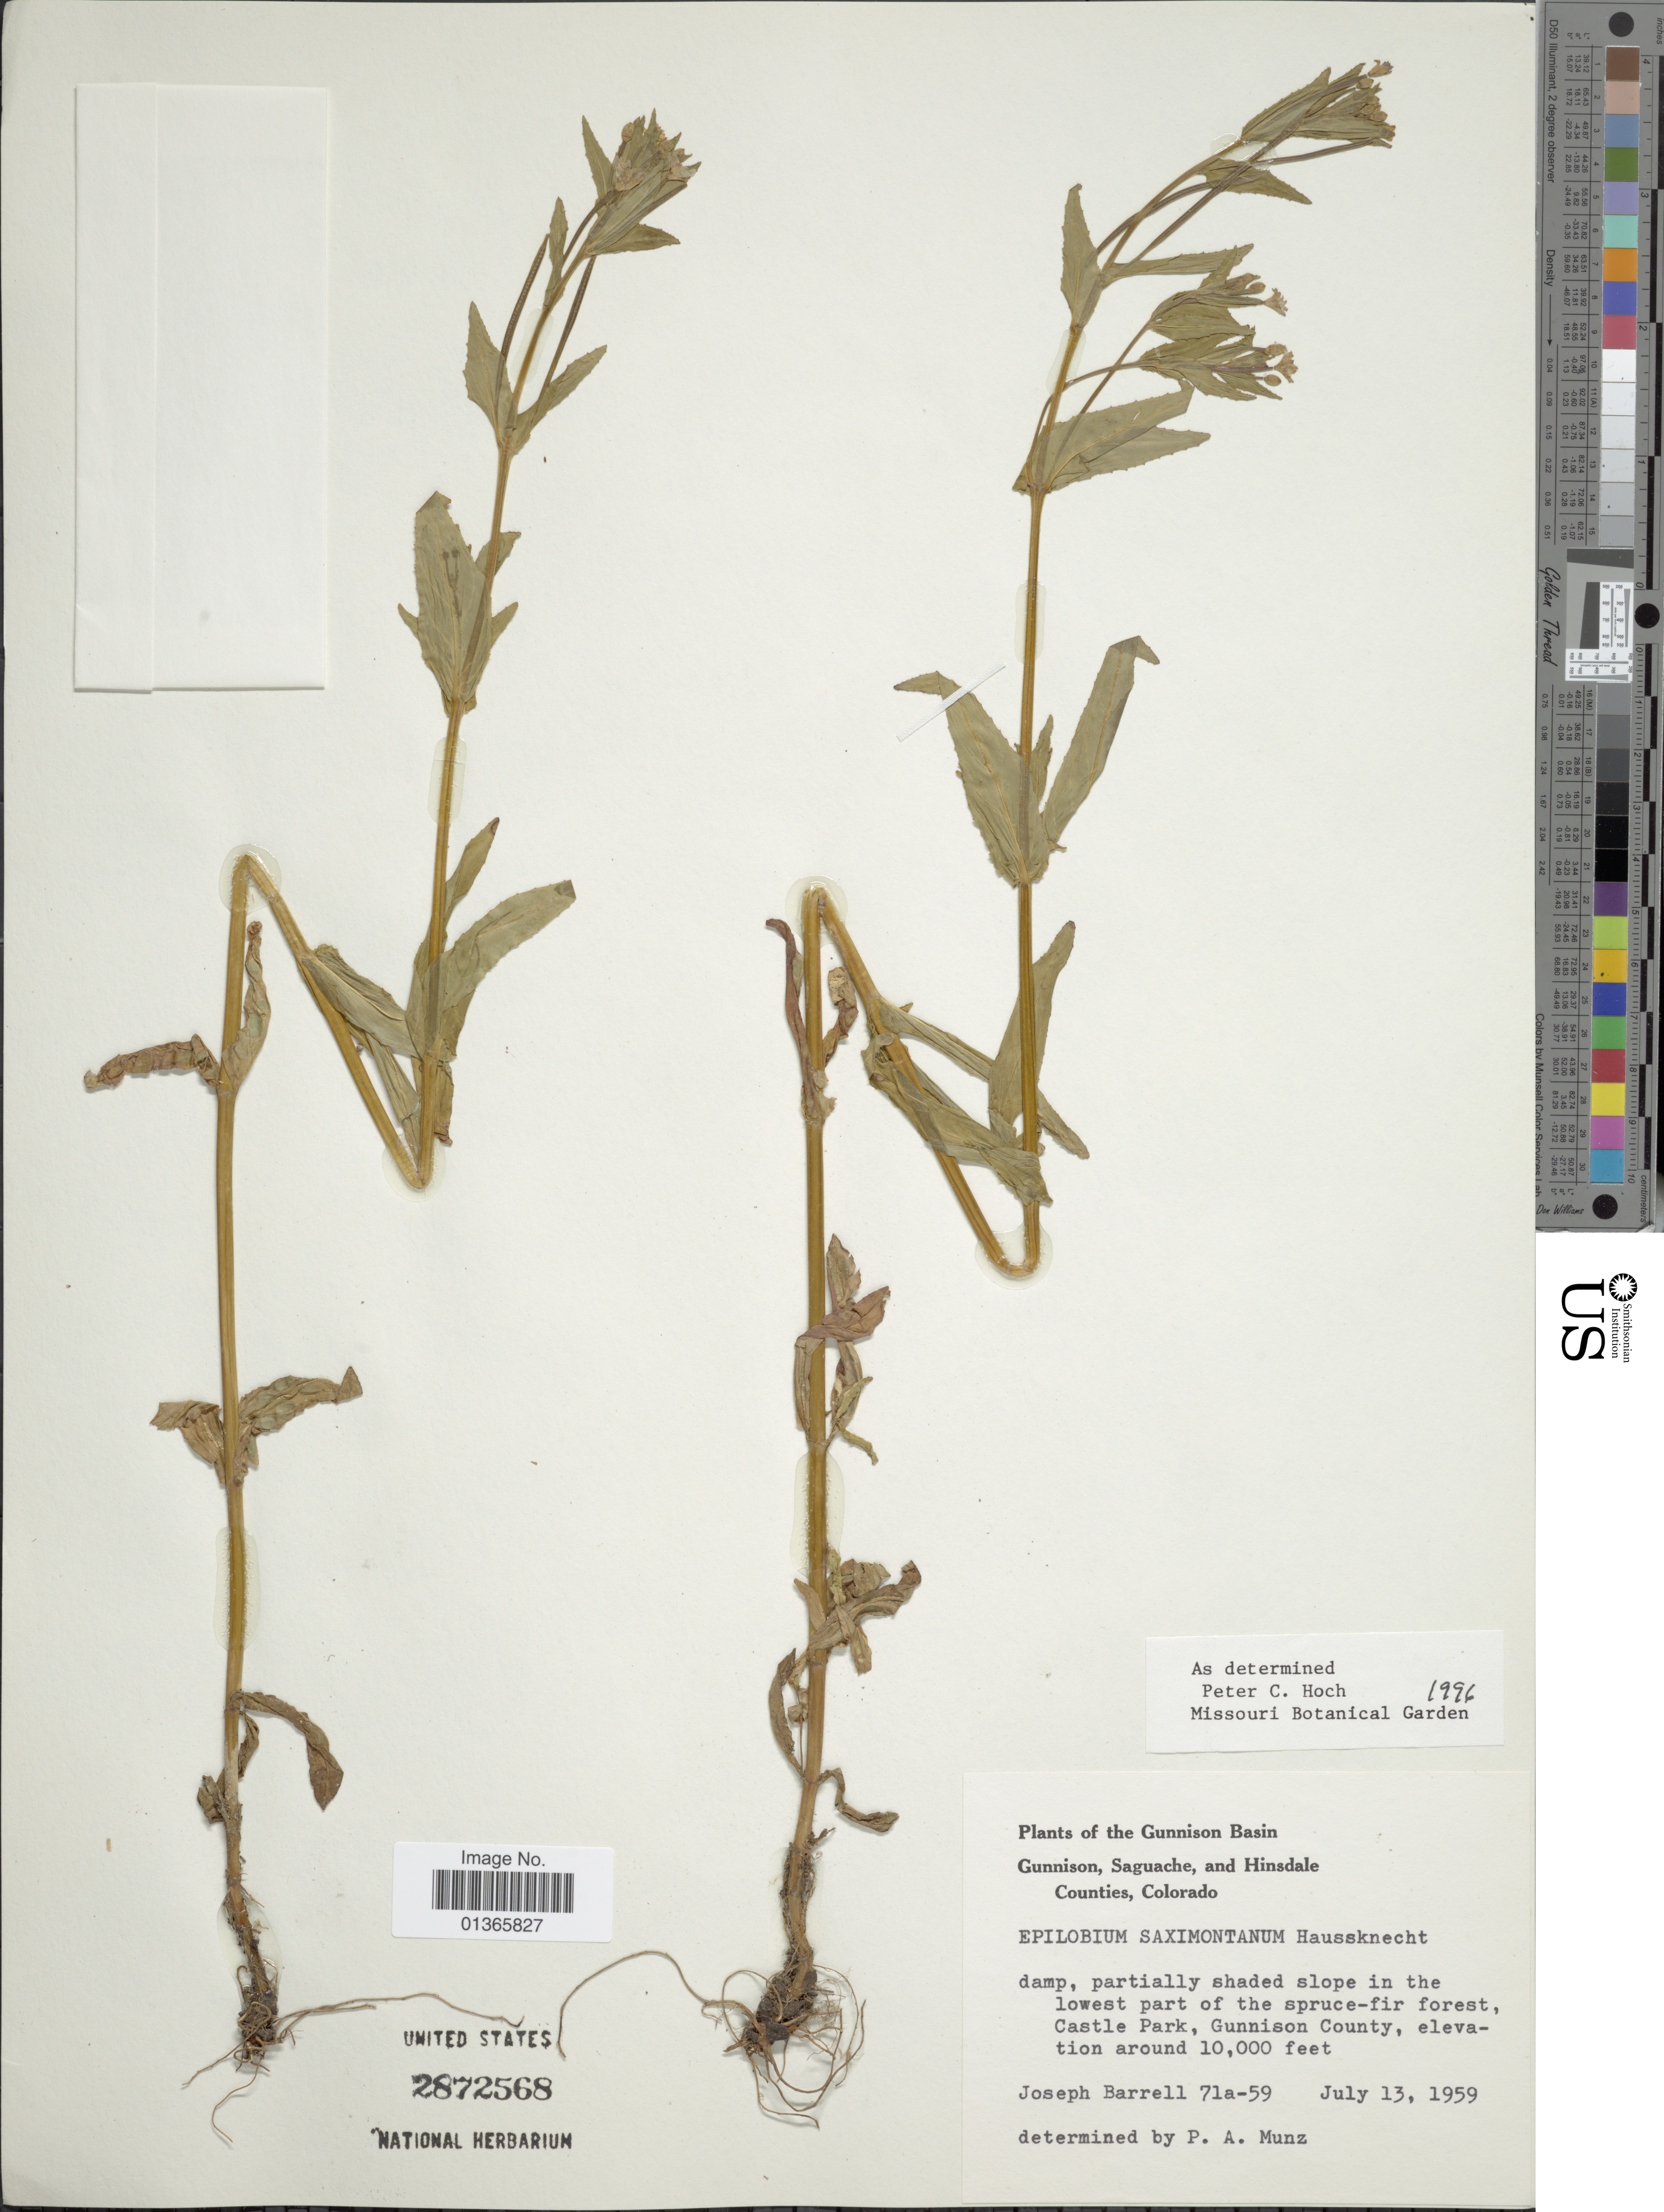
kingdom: Plantae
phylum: Tracheophyta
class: Magnoliopsida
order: Myrtales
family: Onagraceae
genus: Epilobium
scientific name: Epilobium saximontanum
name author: Hausskn.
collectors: J. Barrell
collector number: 71a-59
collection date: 1959-07-13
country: United States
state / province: Colorado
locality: Gunnison, Saguache, and Hinsdale Counties. Castle Park.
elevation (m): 3048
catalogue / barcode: US 2872568